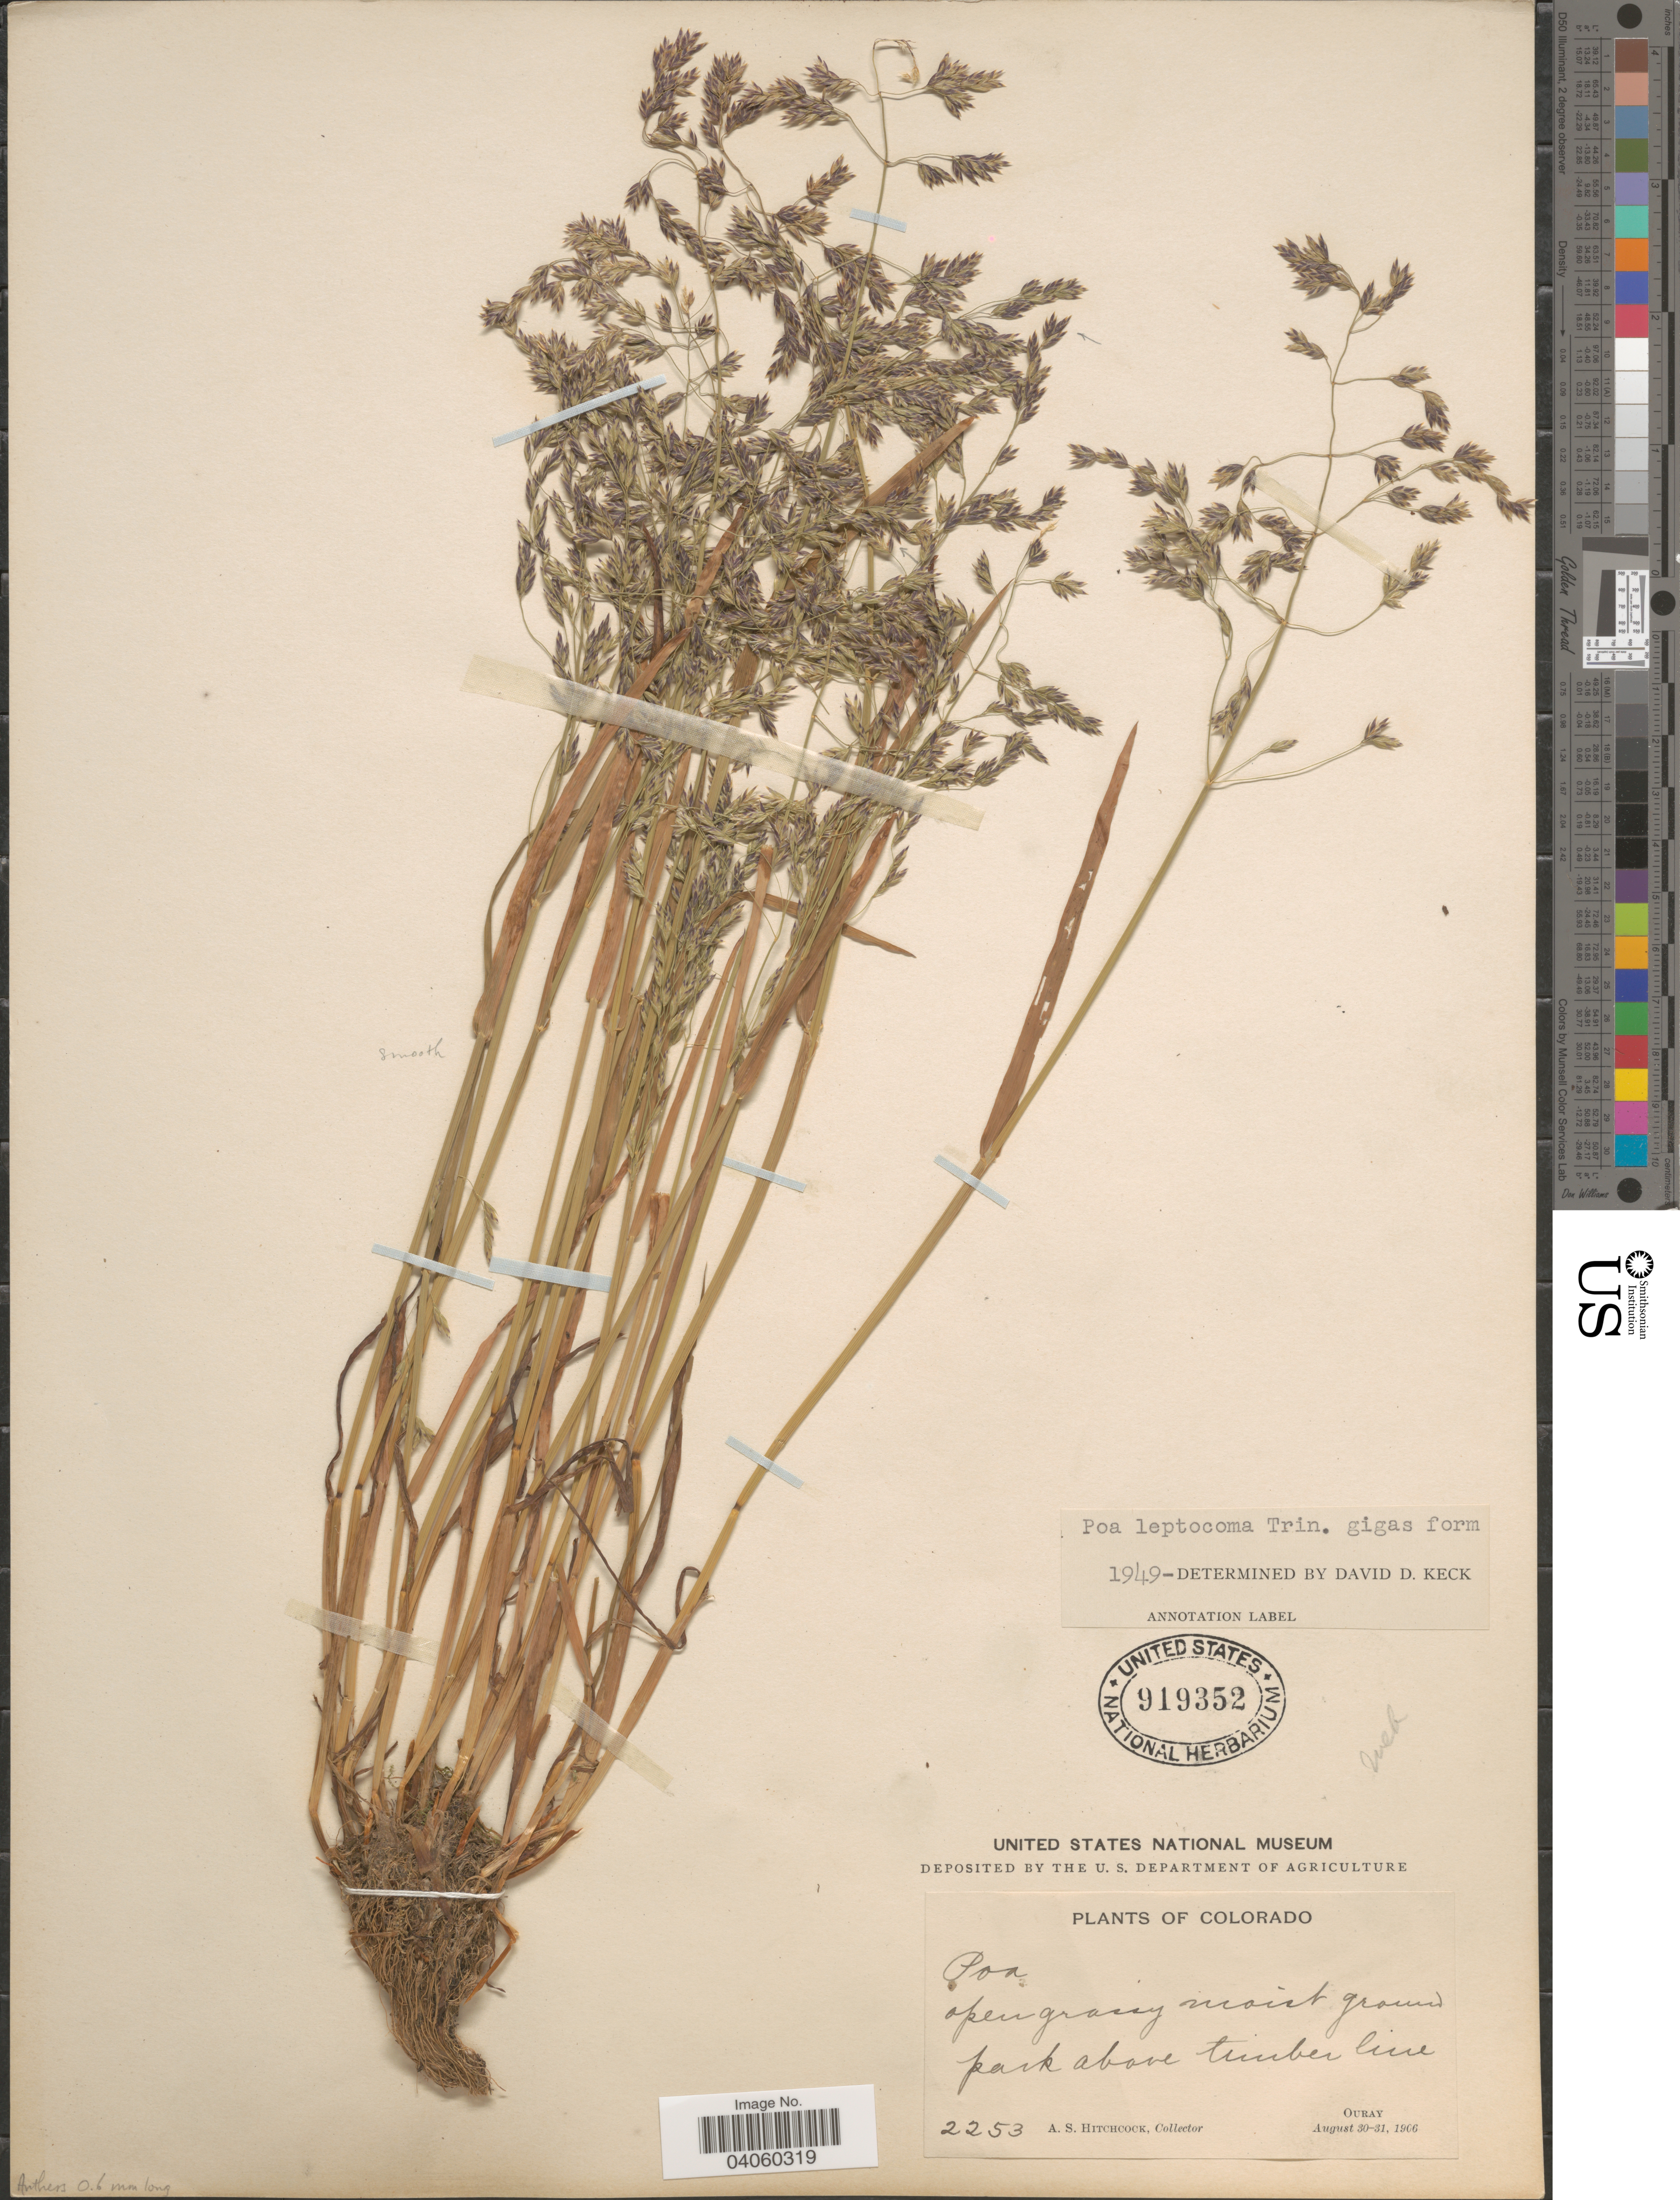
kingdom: Plantae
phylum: Tracheophyta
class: Liliopsida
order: Poales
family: Poaceae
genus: Poa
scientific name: Poa leptocoma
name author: Trin.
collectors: A. S. Hitchcock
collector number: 2253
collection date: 1906-08-30/1906-08-31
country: United States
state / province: Colorado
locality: Park above timber line, Ouray.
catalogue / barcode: US 919352